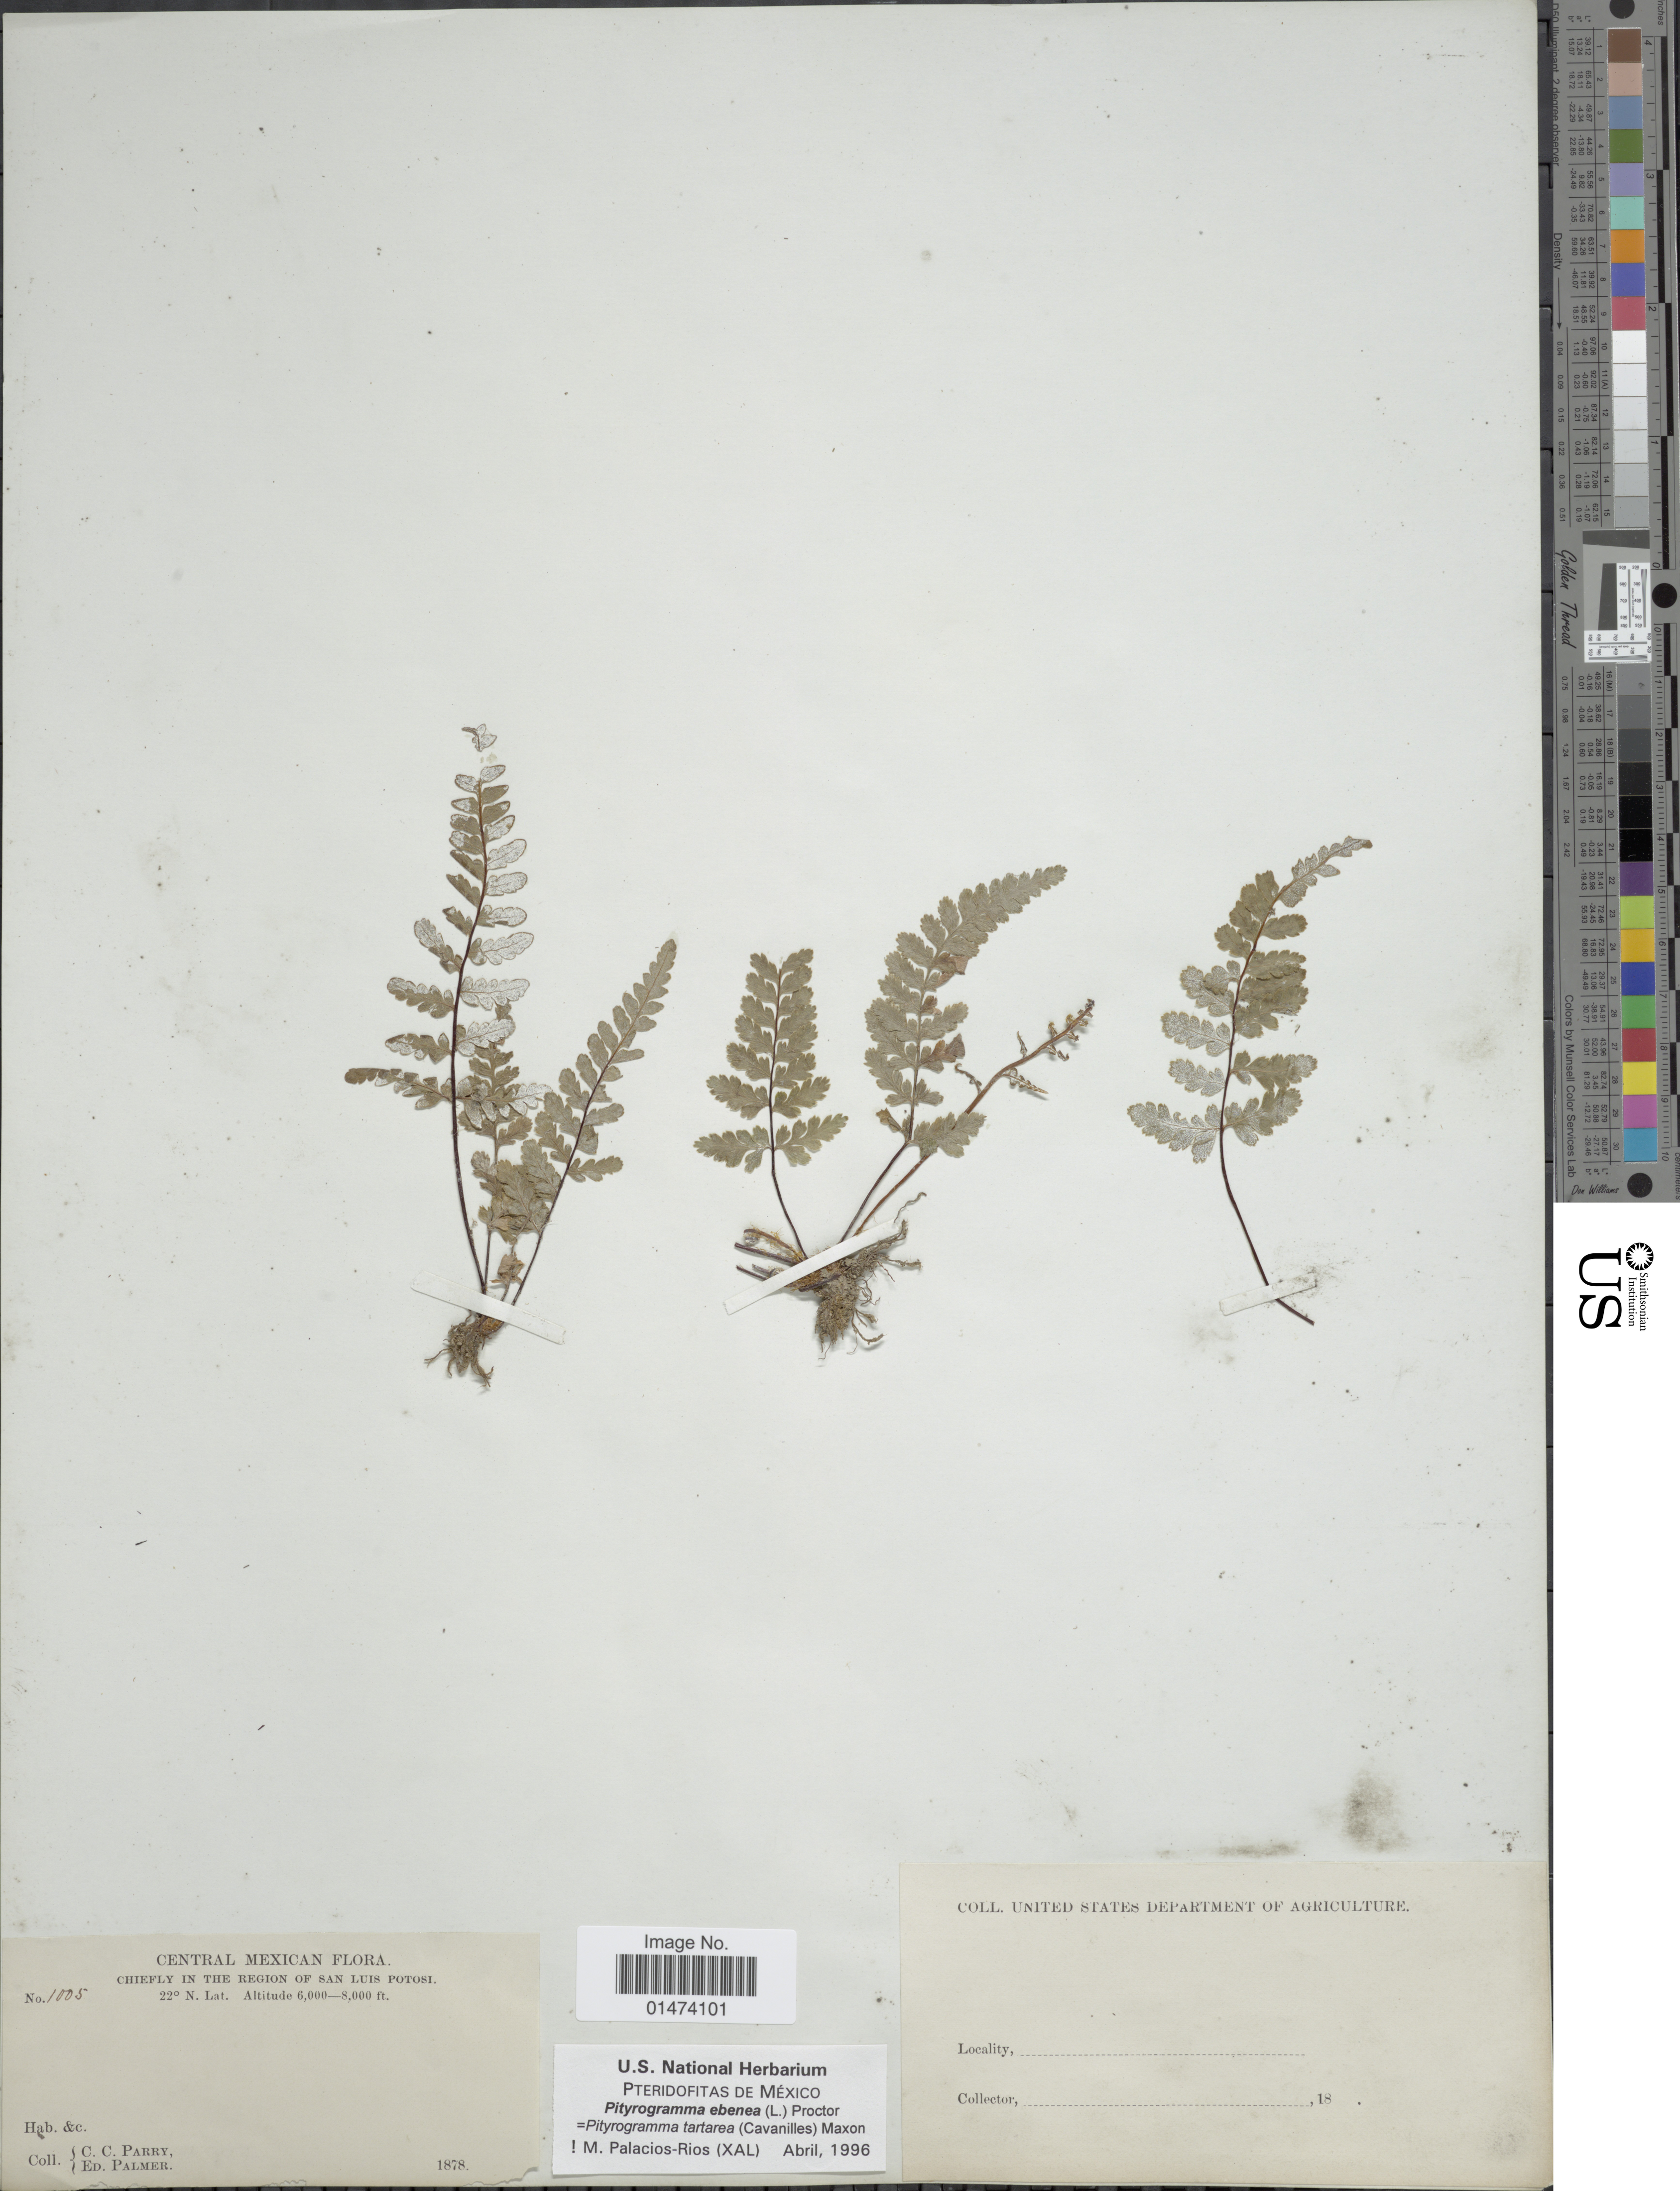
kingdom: Plantae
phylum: Tracheophyta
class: Polypodiopsida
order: Polypodiales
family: Pteridaceae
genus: Pityrogramma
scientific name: Pityrogramma tartarea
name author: (Cav.) Maxon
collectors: G. Parry & E. Palmer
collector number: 1005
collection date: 1878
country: Argentina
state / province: San Luis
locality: Central Mexican Flora, Chiefly in the Region of San Luis Potosi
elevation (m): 1829